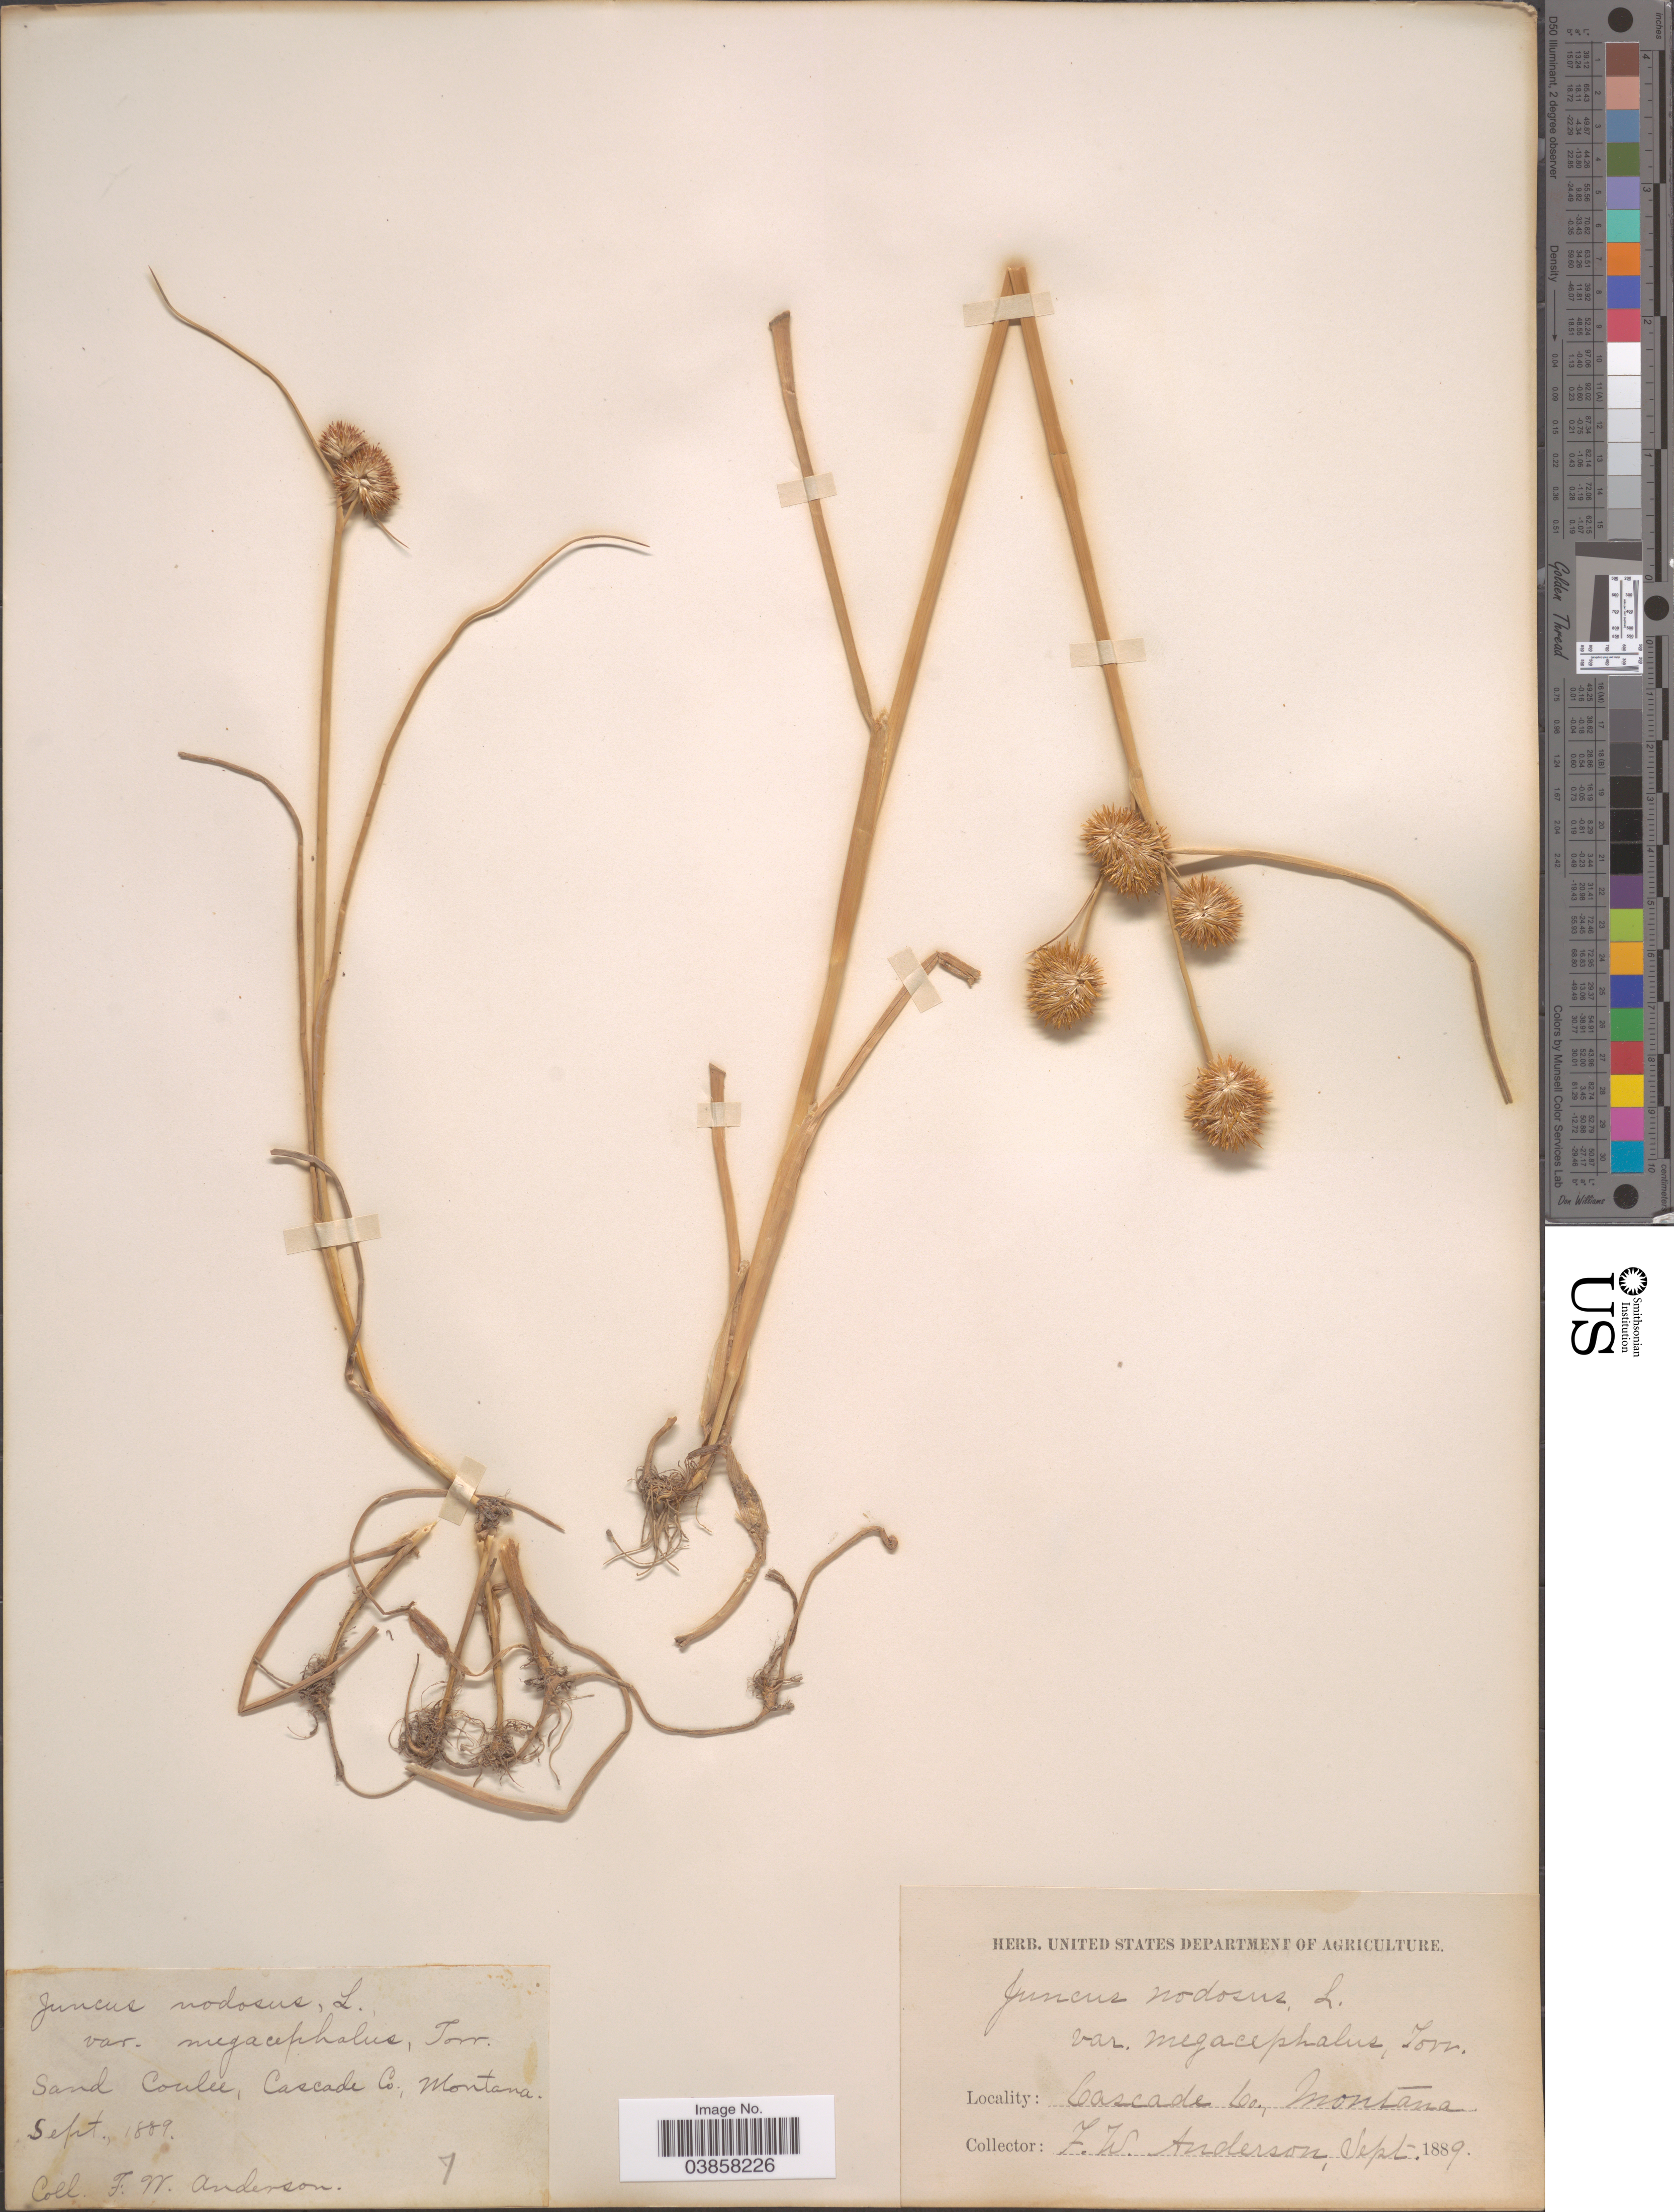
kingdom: Plantae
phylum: Tracheophyta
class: Liliopsida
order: Poales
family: Juncaceae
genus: Juncus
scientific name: Juncus torreyi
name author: Coville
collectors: F. W. Anderson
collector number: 7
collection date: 1899-09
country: United States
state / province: Montana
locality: Sand Coulee, Cascade Co.